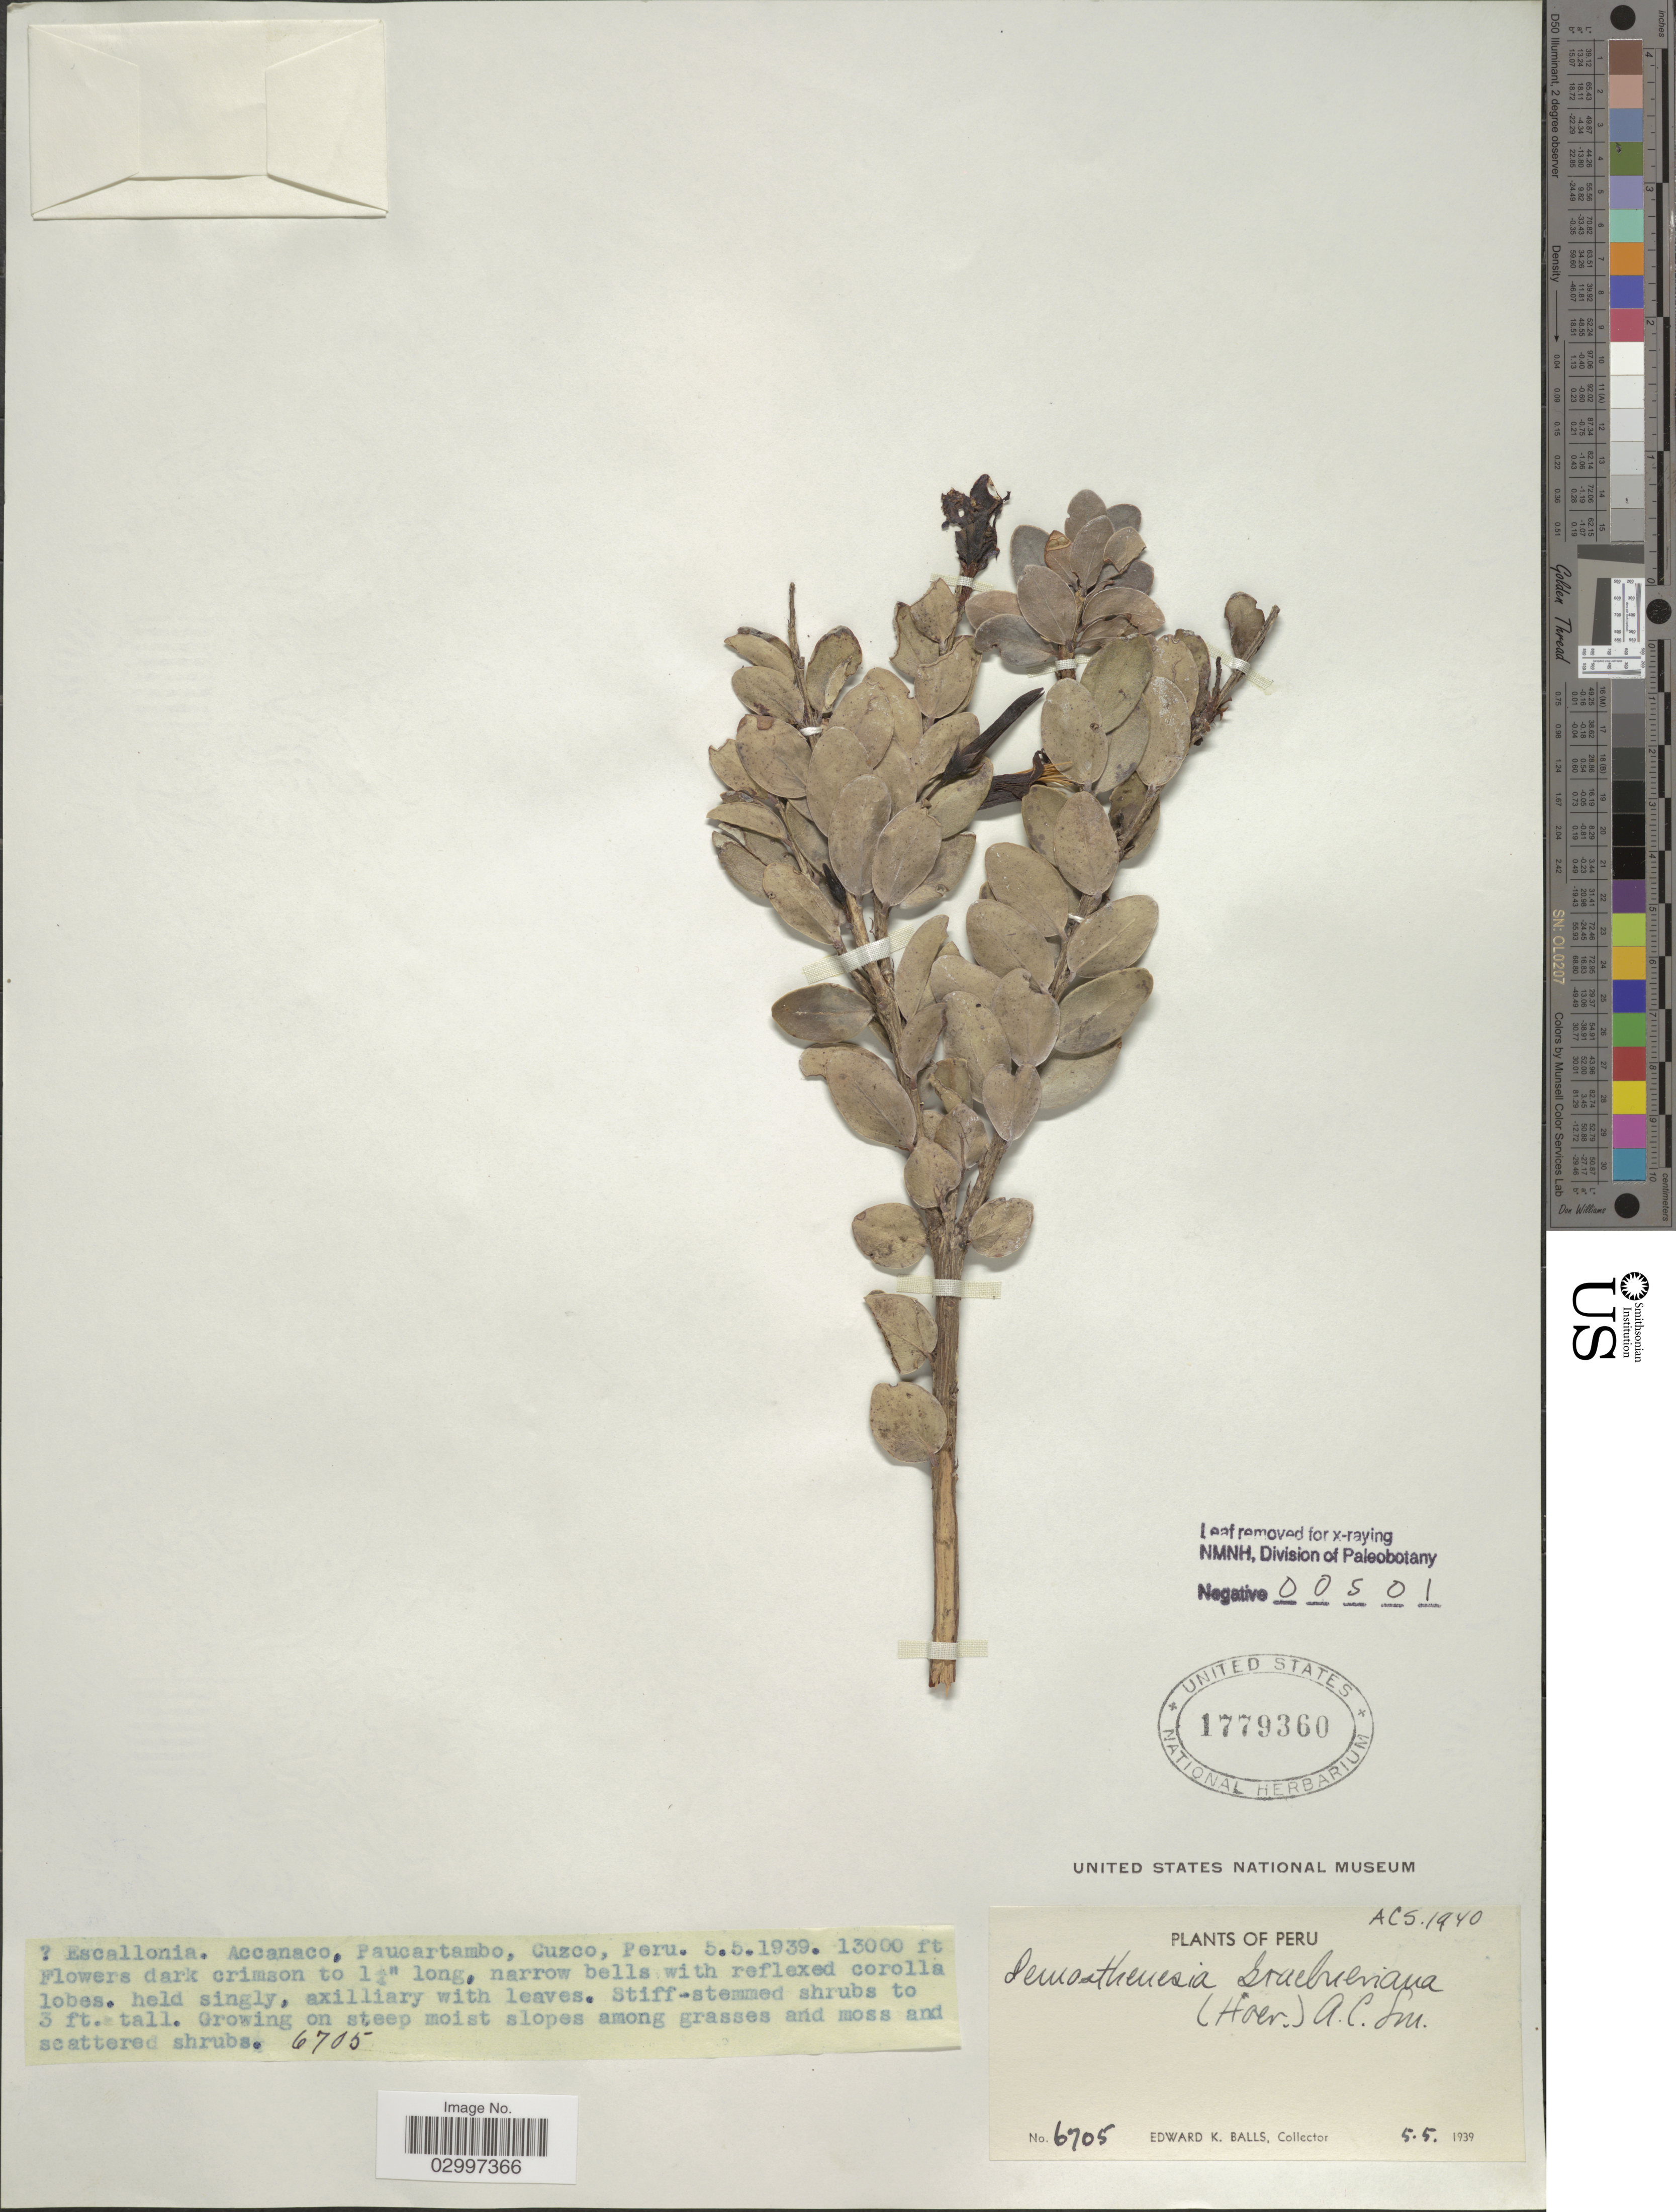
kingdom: Plantae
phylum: Tracheophyta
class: Magnoliopsida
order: Ericales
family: Ericaceae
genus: Demosthenesia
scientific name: Demosthenesia graebneriana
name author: (Hoerold) A.C. Sm.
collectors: E. K. Balls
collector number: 6705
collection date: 1939-05-05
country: Peru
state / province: Cusco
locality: Accanaco, Paucartambo.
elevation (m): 3962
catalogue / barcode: US 1779360